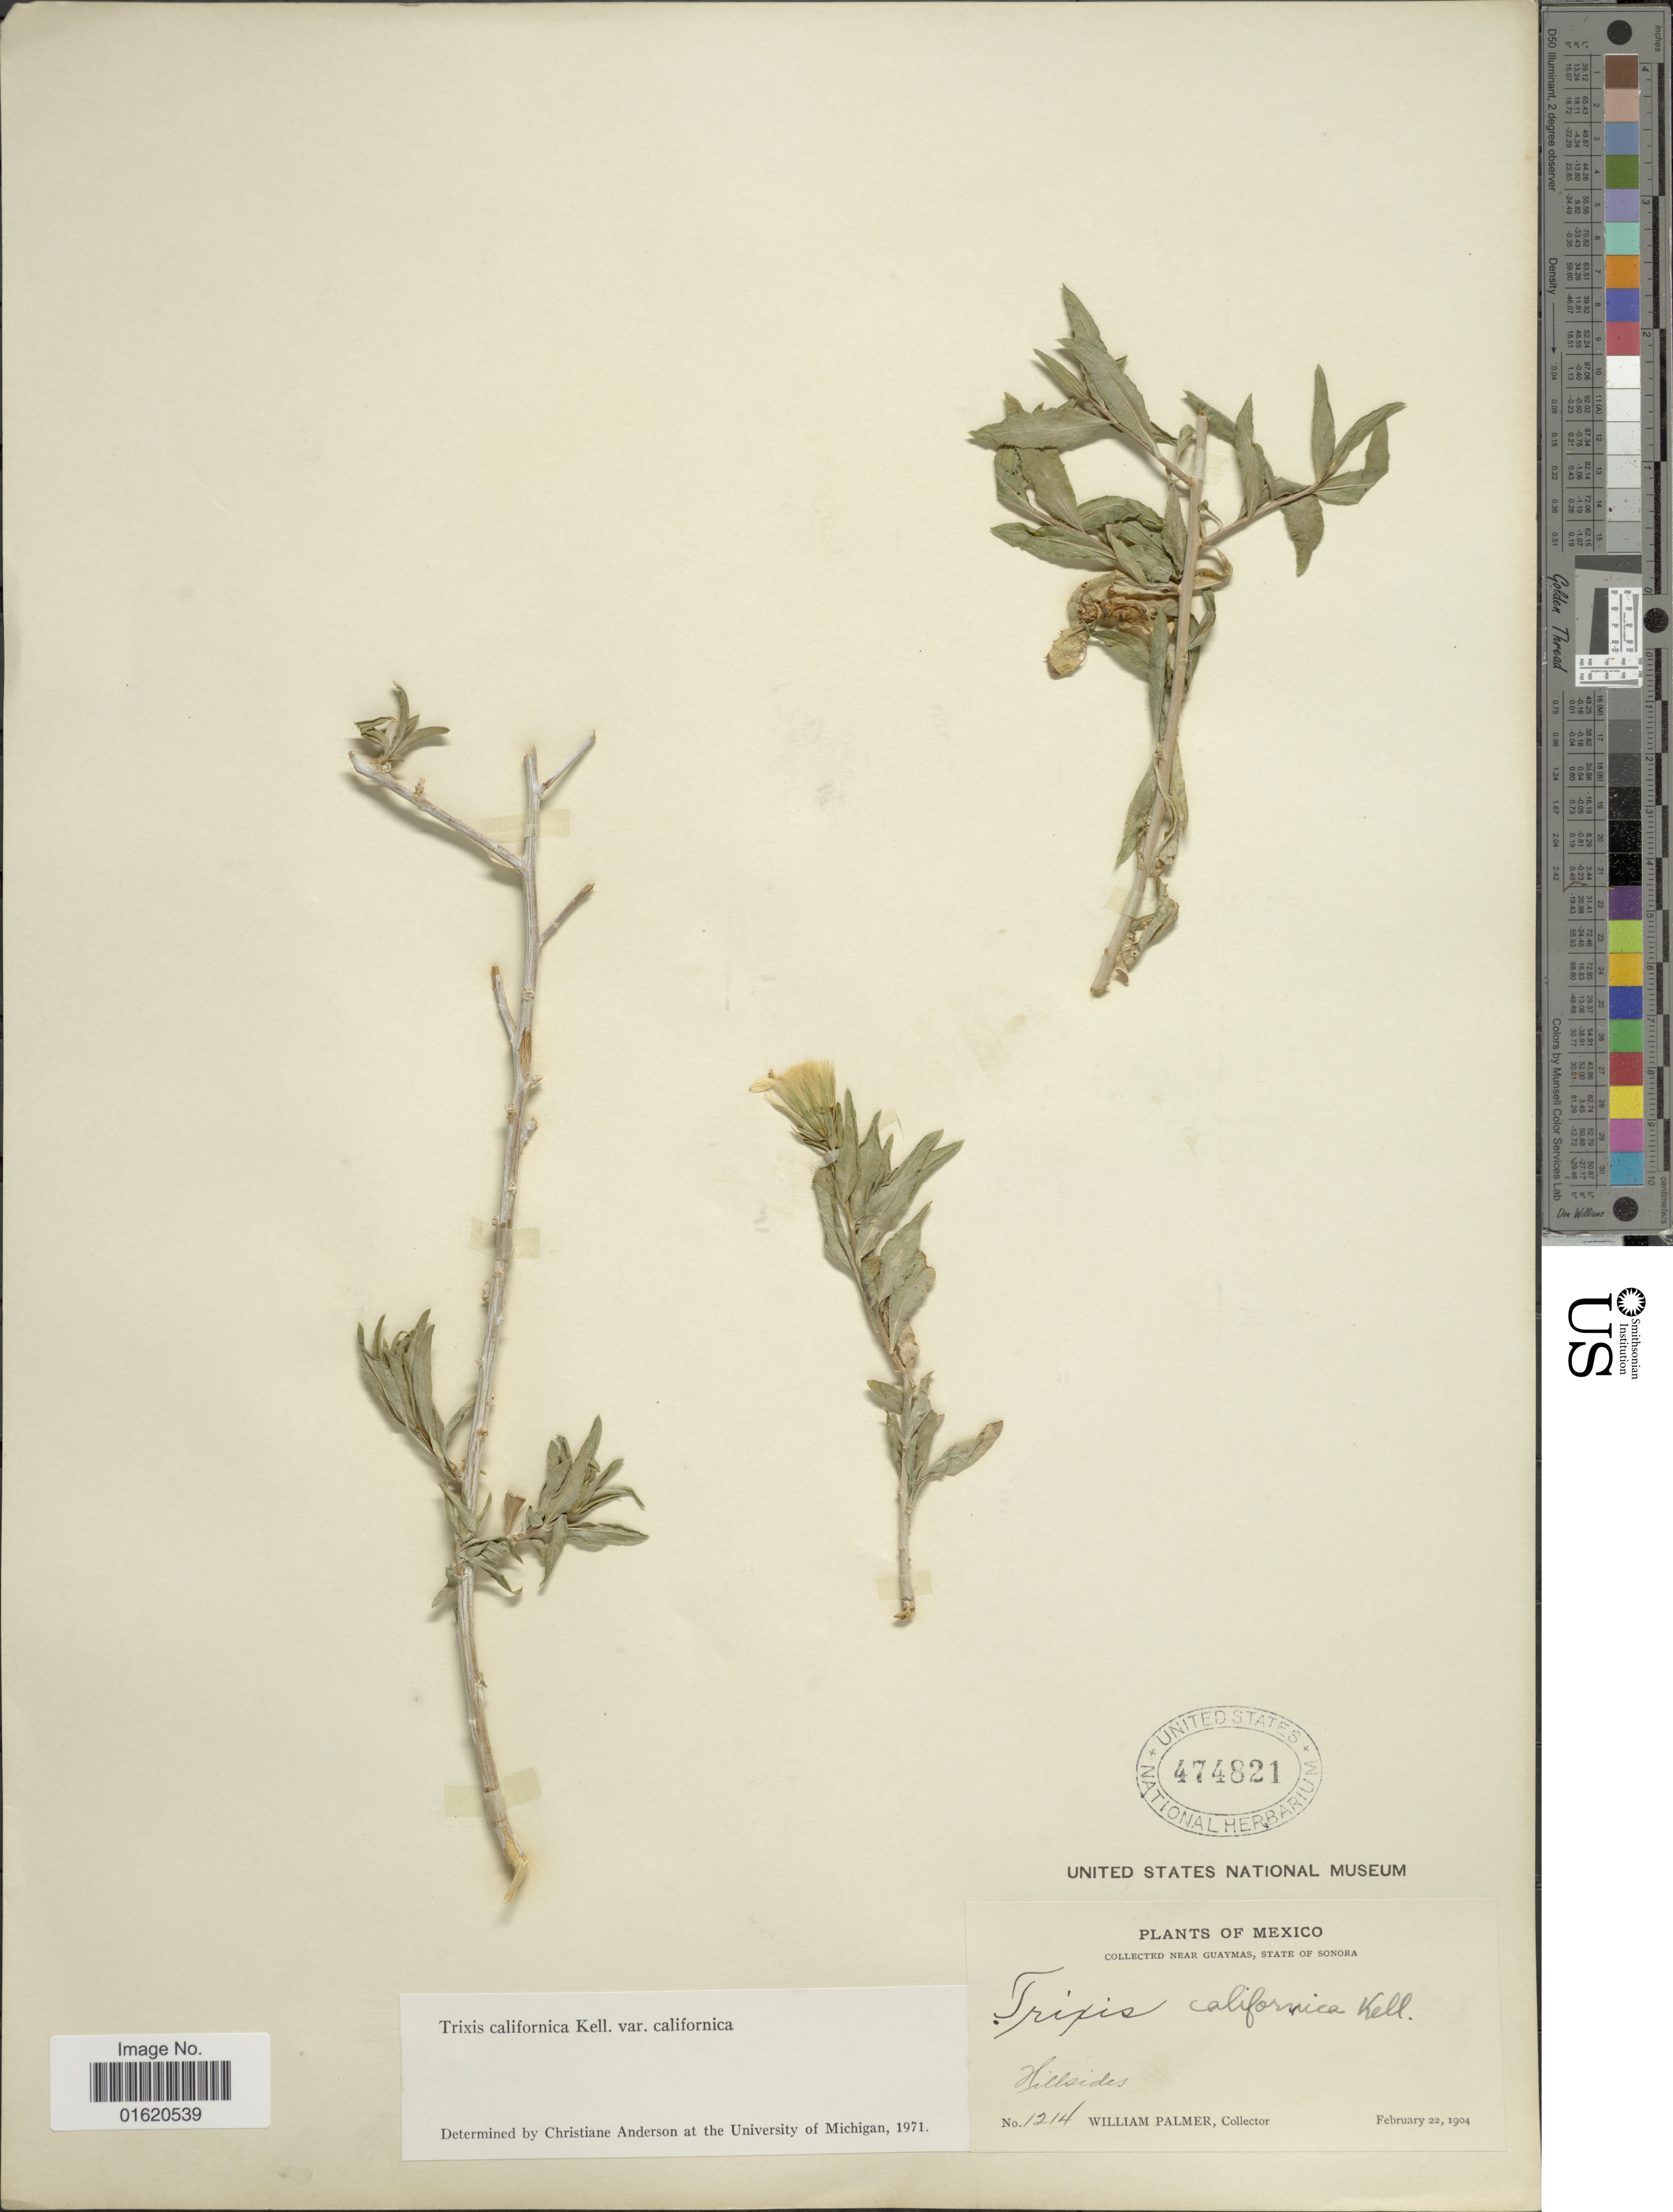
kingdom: Plantae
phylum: Tracheophyta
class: Magnoliopsida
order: Asterales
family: Asteraceae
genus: Trixis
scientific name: Trixis californica var. californica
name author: Kellogg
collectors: W. Palmer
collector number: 1214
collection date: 1904-02-22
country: Mexico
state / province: Sonora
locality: Near Guaymas, Hillsides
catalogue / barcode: US 474821